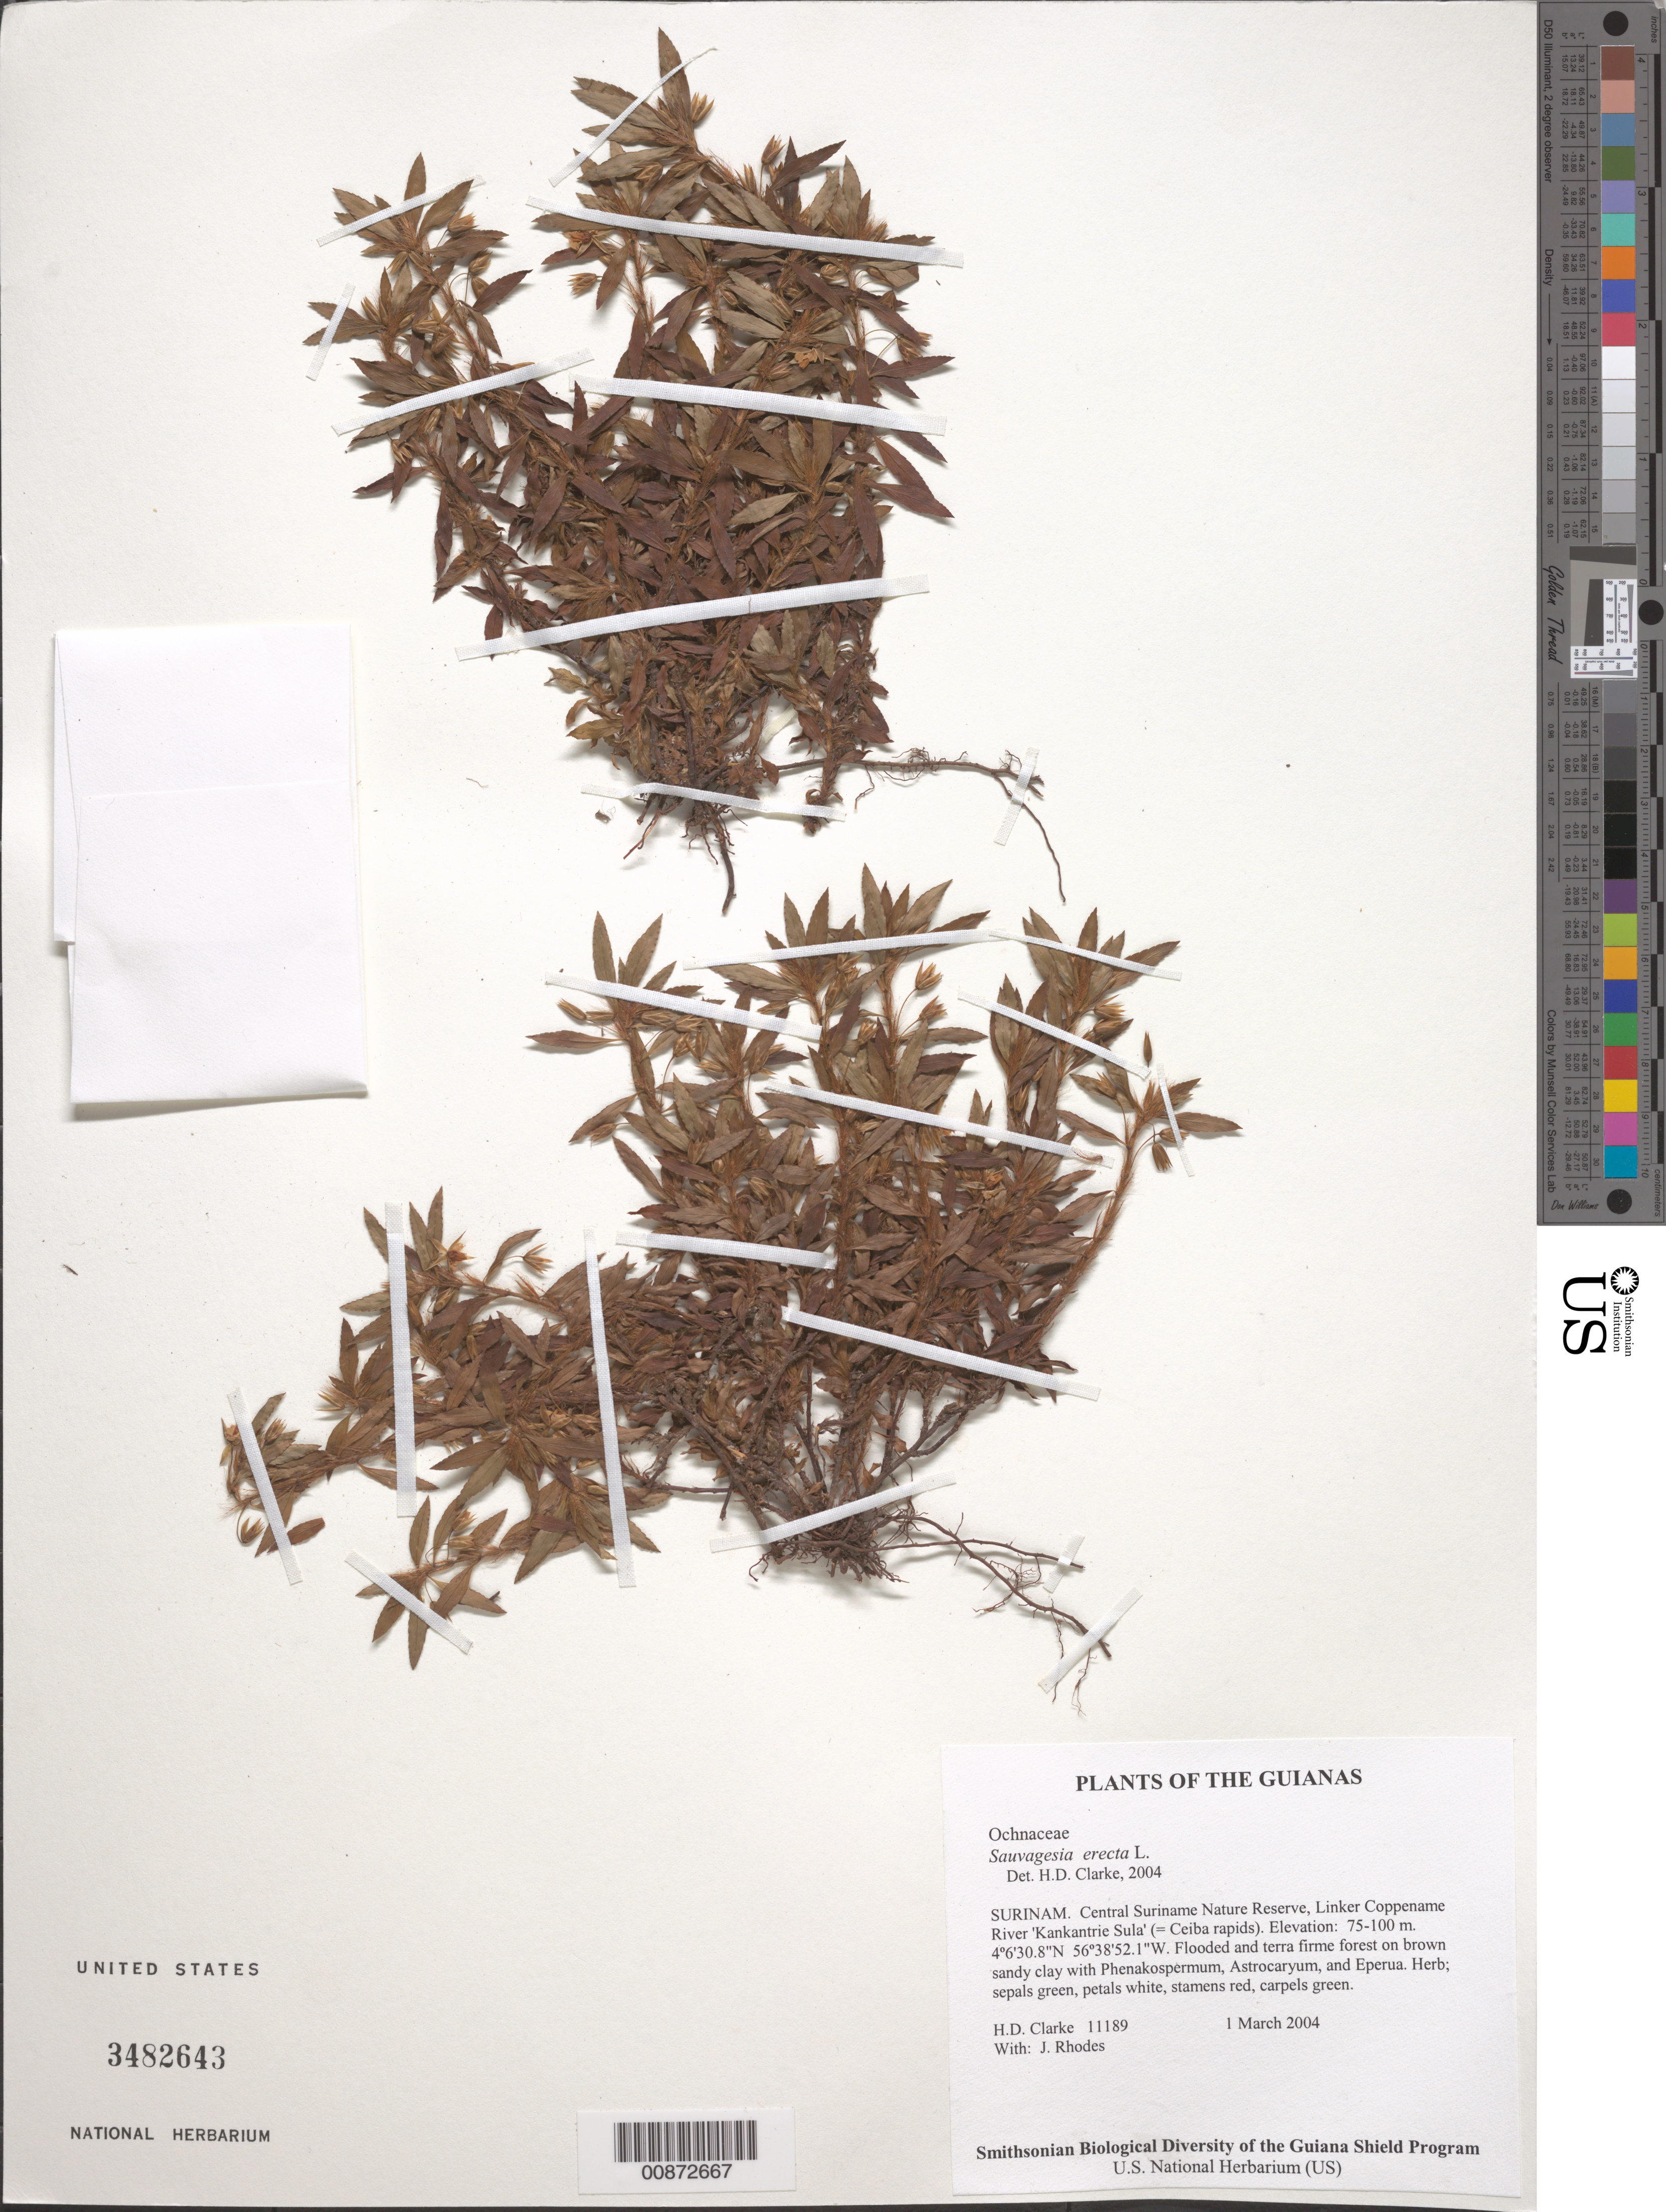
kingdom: Plantae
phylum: Tracheophyta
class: Magnoliopsida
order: Malpighiales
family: Ochnaceae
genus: Sauvagesia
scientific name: Sauvagesia erecta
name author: L.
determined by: Clarke, H. D., University of North Carolina (Asheville)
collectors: H. D. Clarke & J. Rhodes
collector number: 11189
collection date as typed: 1 March 2004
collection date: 2004-03-01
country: Suriname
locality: Central Suriname Nature Reserve, Linker Coppename River 'Kankantrie Sula' (= Ceiba rapids)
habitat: Flooded and terra firme forest on brown sandy clay with Phenakospermum, Astrocaryum, and Eperua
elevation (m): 75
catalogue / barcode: US 3482643